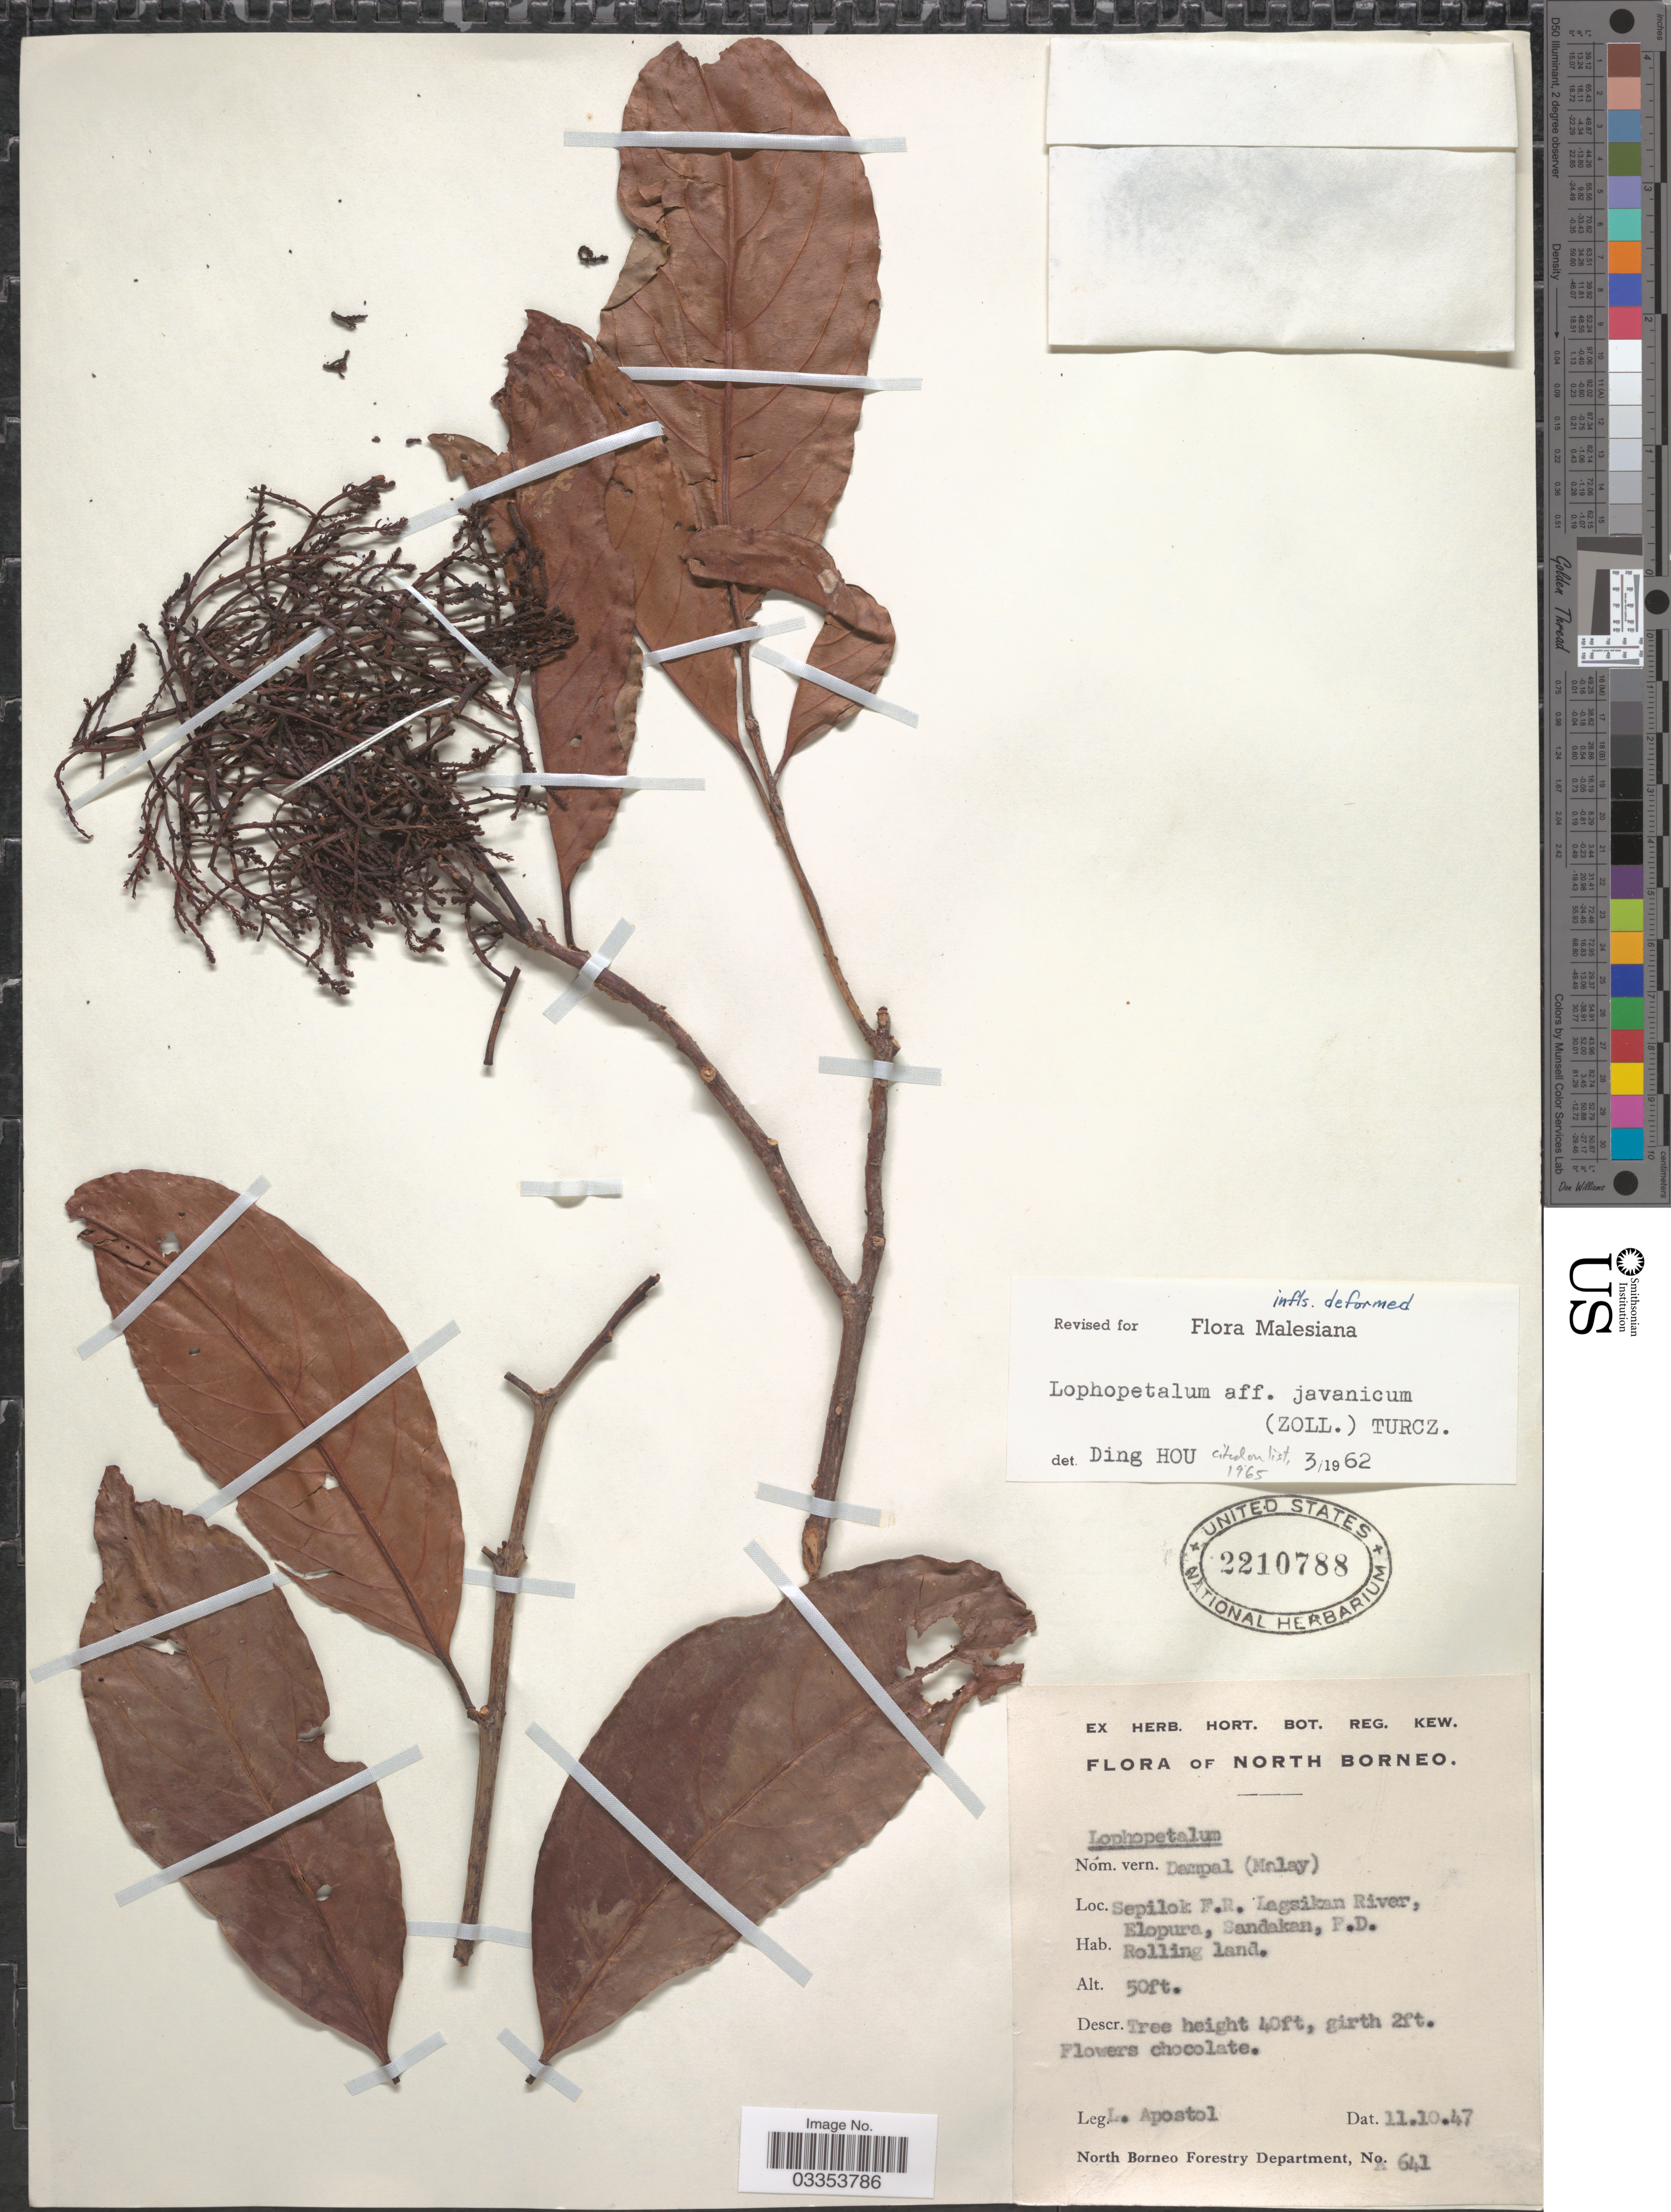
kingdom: Plantae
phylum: Tracheophyta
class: Magnoliopsida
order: Celastrales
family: Celastraceae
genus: Lophopetalum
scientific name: Lophopetalum javanicum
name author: (Zoll.) Turcz.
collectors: L. Apostol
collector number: A 641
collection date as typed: Transcribed d/m/y: 11/10/47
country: Malaysia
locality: North Borneo. Sepilok F.R. Lagsikan River, Elopura, Sandakan, F.D. Rolling land.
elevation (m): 15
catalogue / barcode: US 2210788